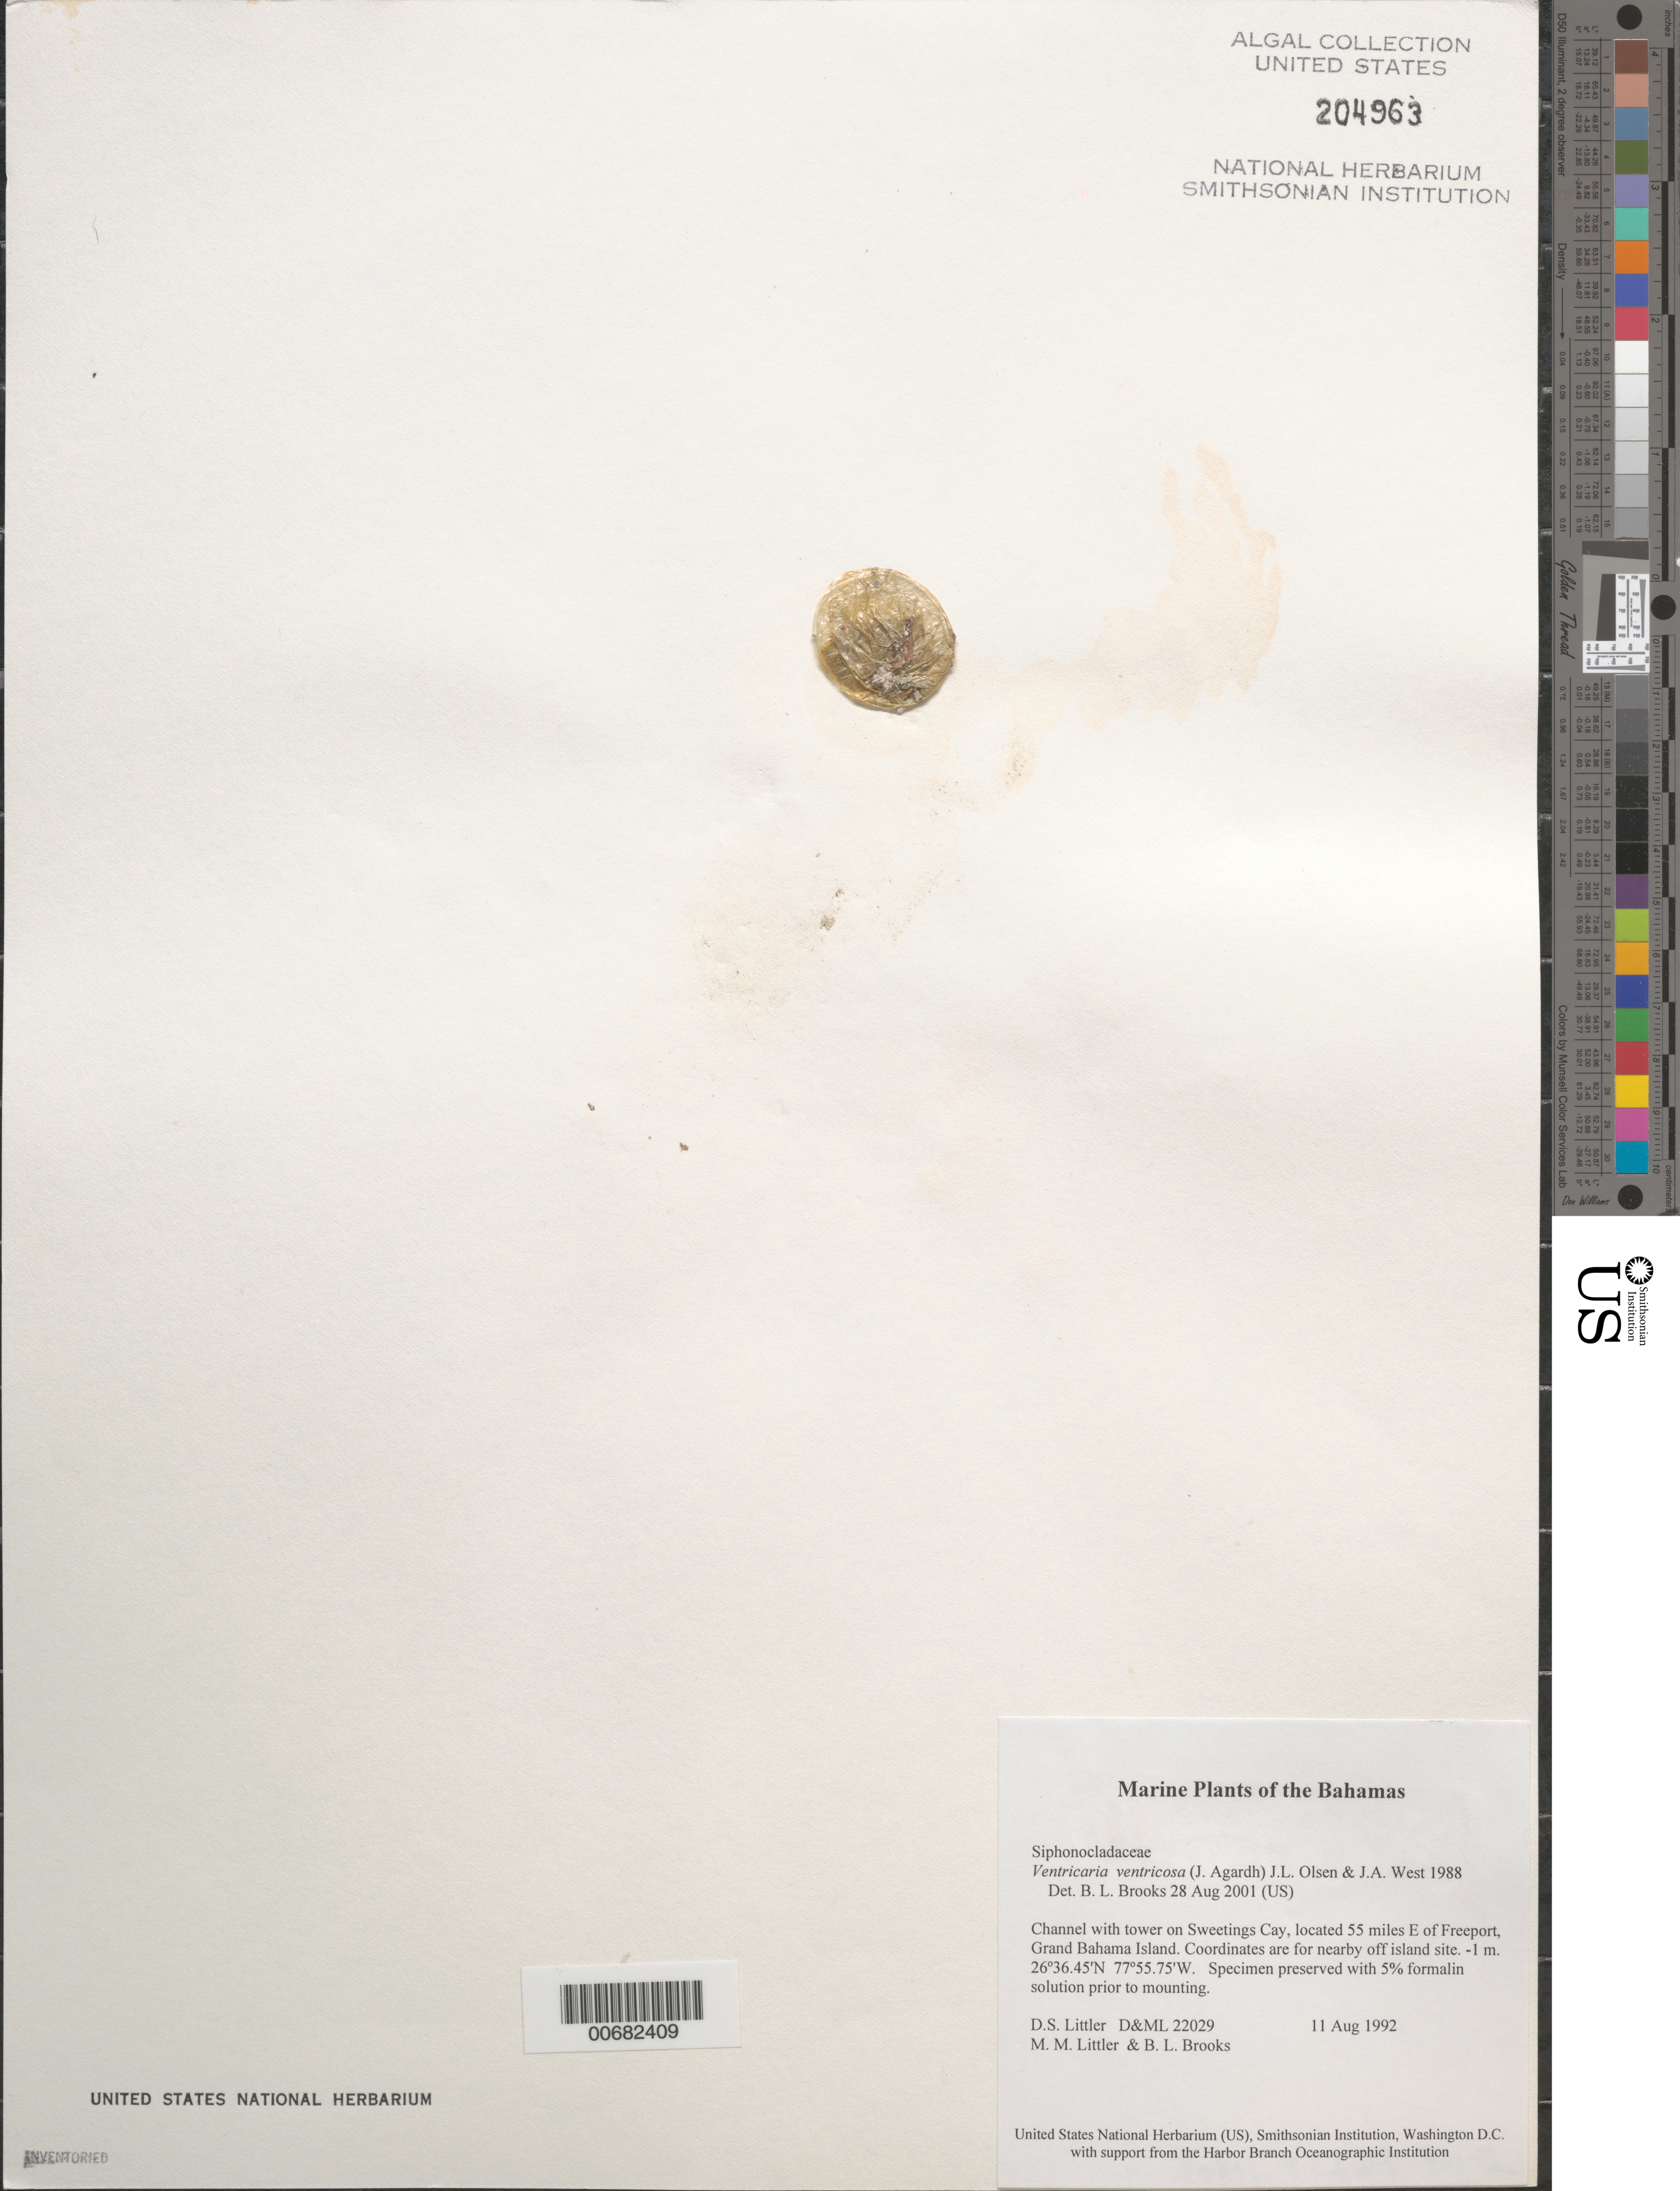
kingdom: Plantae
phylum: Chlorophyta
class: Ulvophyceae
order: Siphonocladales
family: Valoniaceae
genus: Valonia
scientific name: Valonia ventricosa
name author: J. Agardh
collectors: D. S. Littler, M. M. Littler & B. Brooks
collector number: D&ML 22029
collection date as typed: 11 Aug 1992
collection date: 1992-08-11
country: Bahamas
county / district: Grand Bahama District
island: Sweetings Cay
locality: Off Sweetings Cay, 55 miles east of Freeport, Grand Bahama Island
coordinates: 26 36.45' N, 77 55.75' W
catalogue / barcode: US 204963